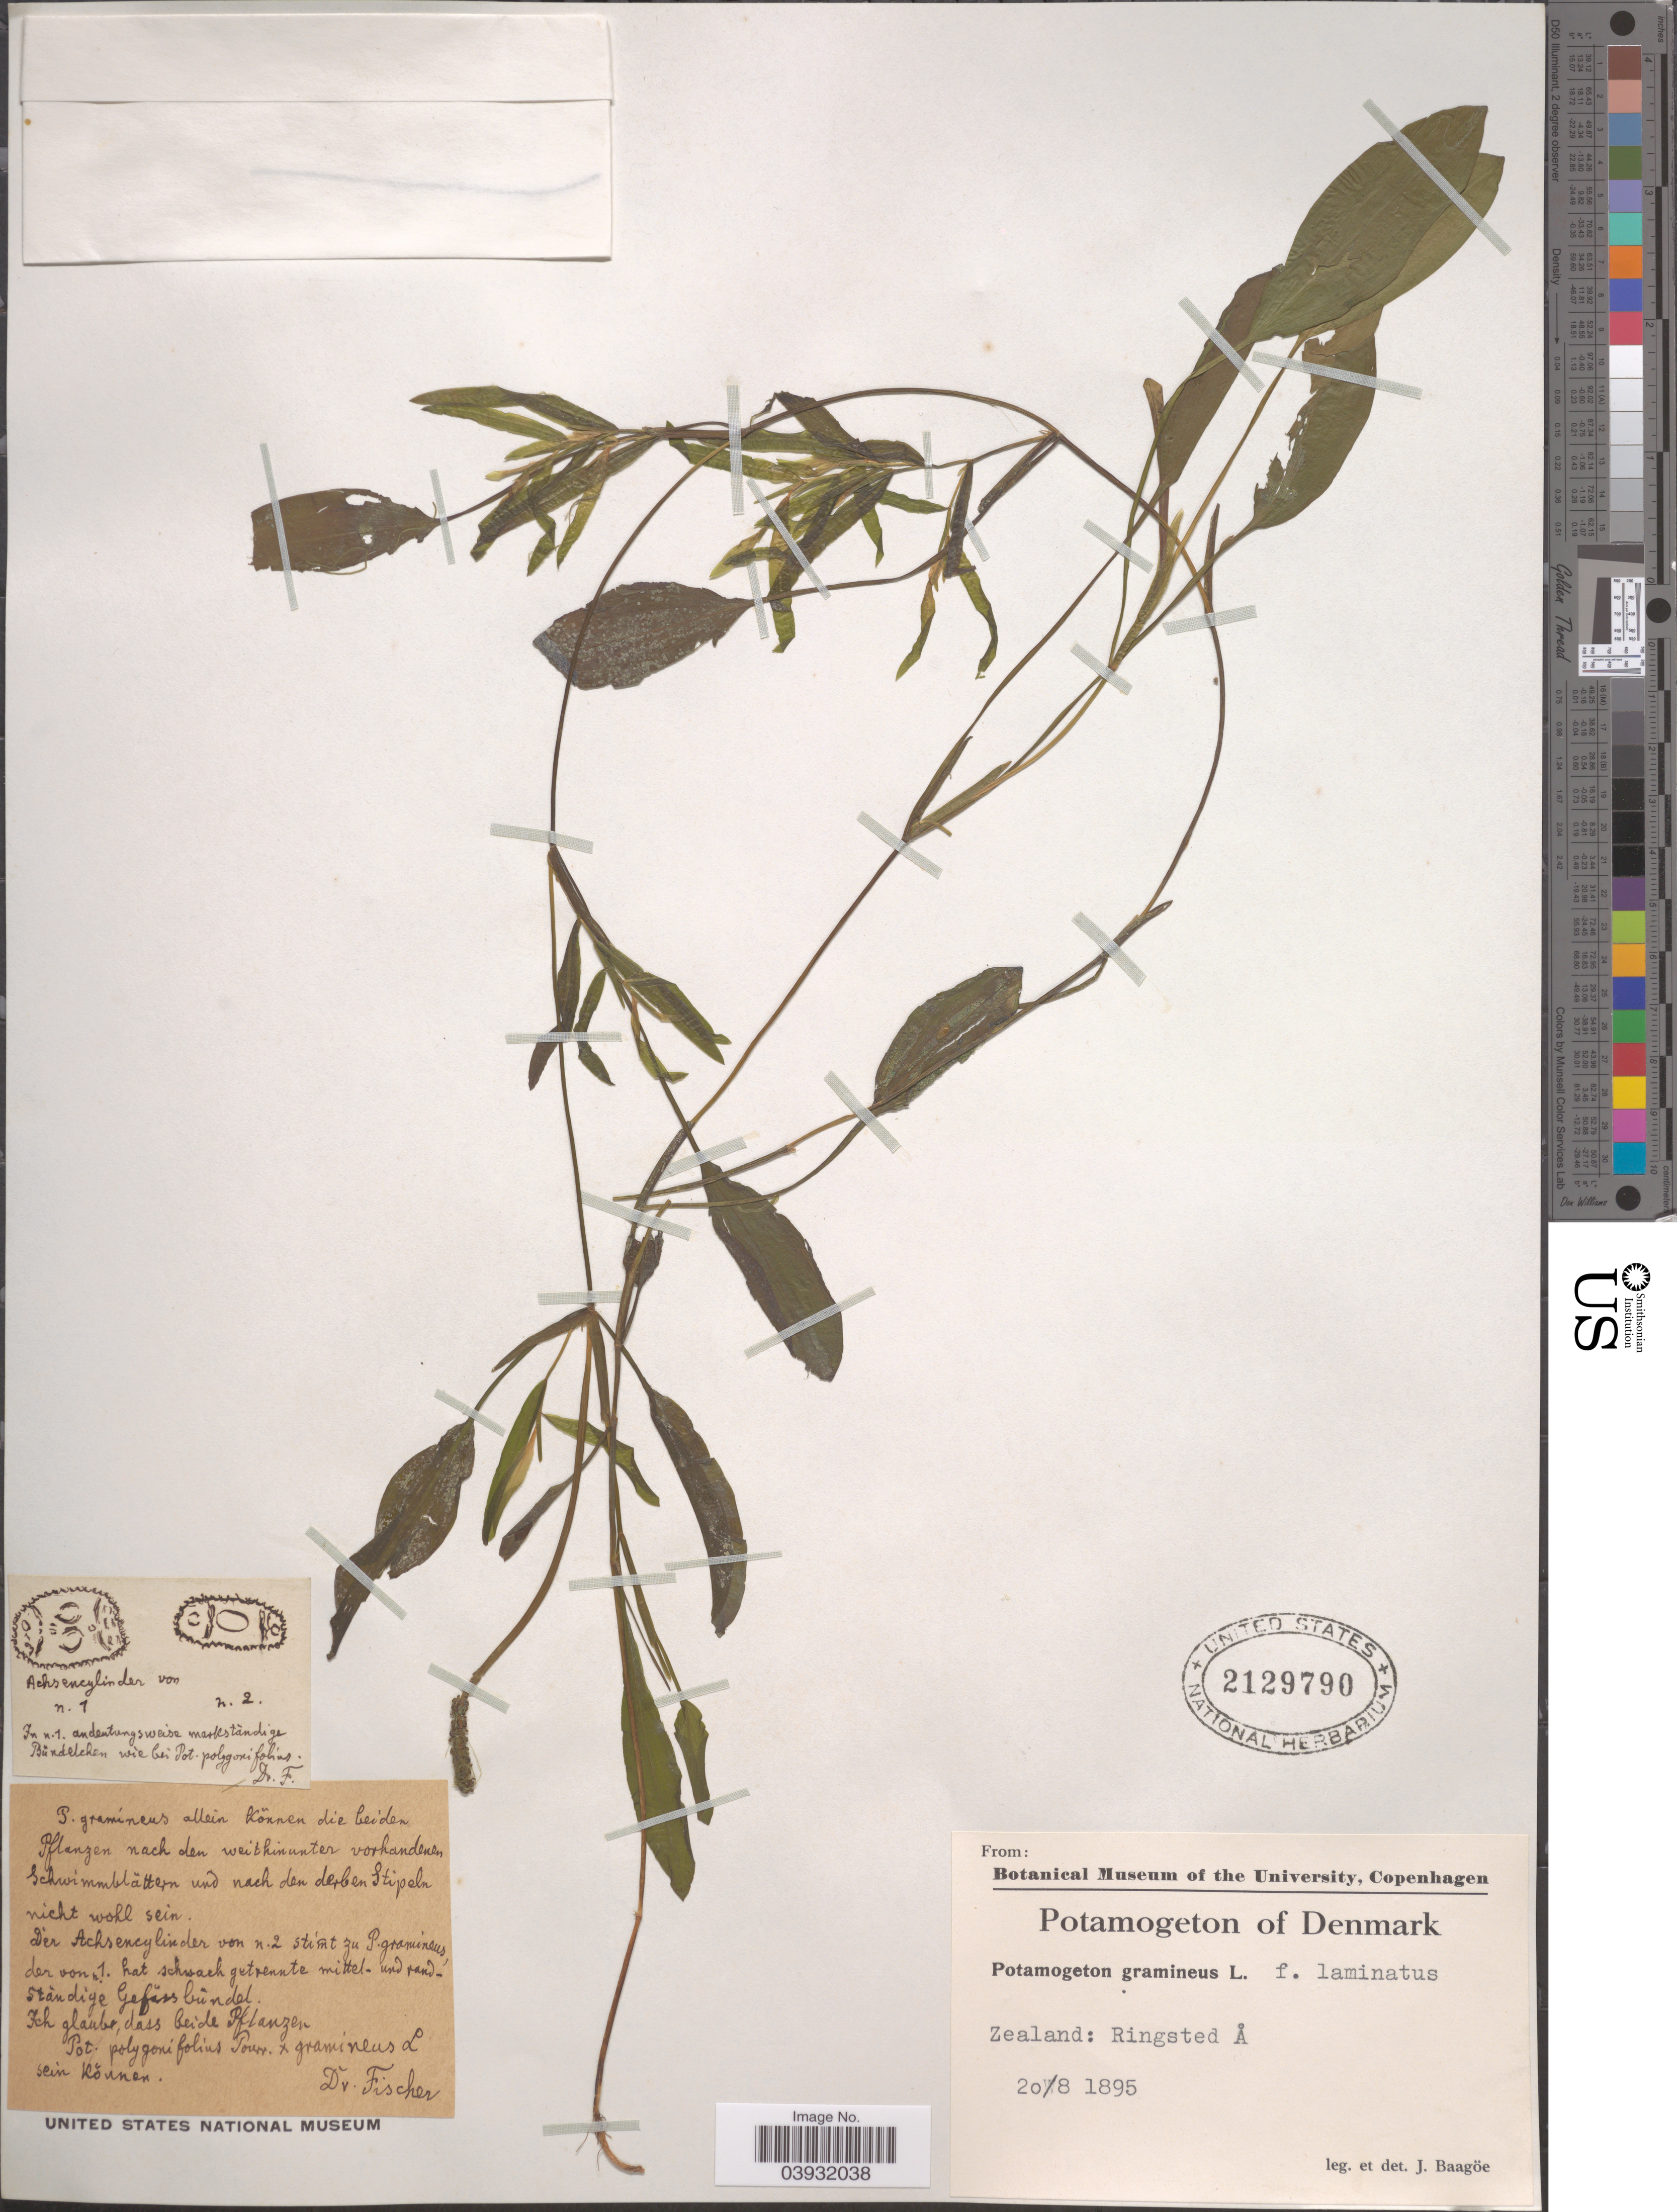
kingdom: Plantae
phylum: Tracheophyta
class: Liliopsida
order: Alismatales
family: Potamogetonaceae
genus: Potamogeton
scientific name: Potamogeton gramineus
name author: L.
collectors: J. Baagoe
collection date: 1895-08-20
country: Denmark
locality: Zealand: Ringsted Å.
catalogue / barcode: US 2129790